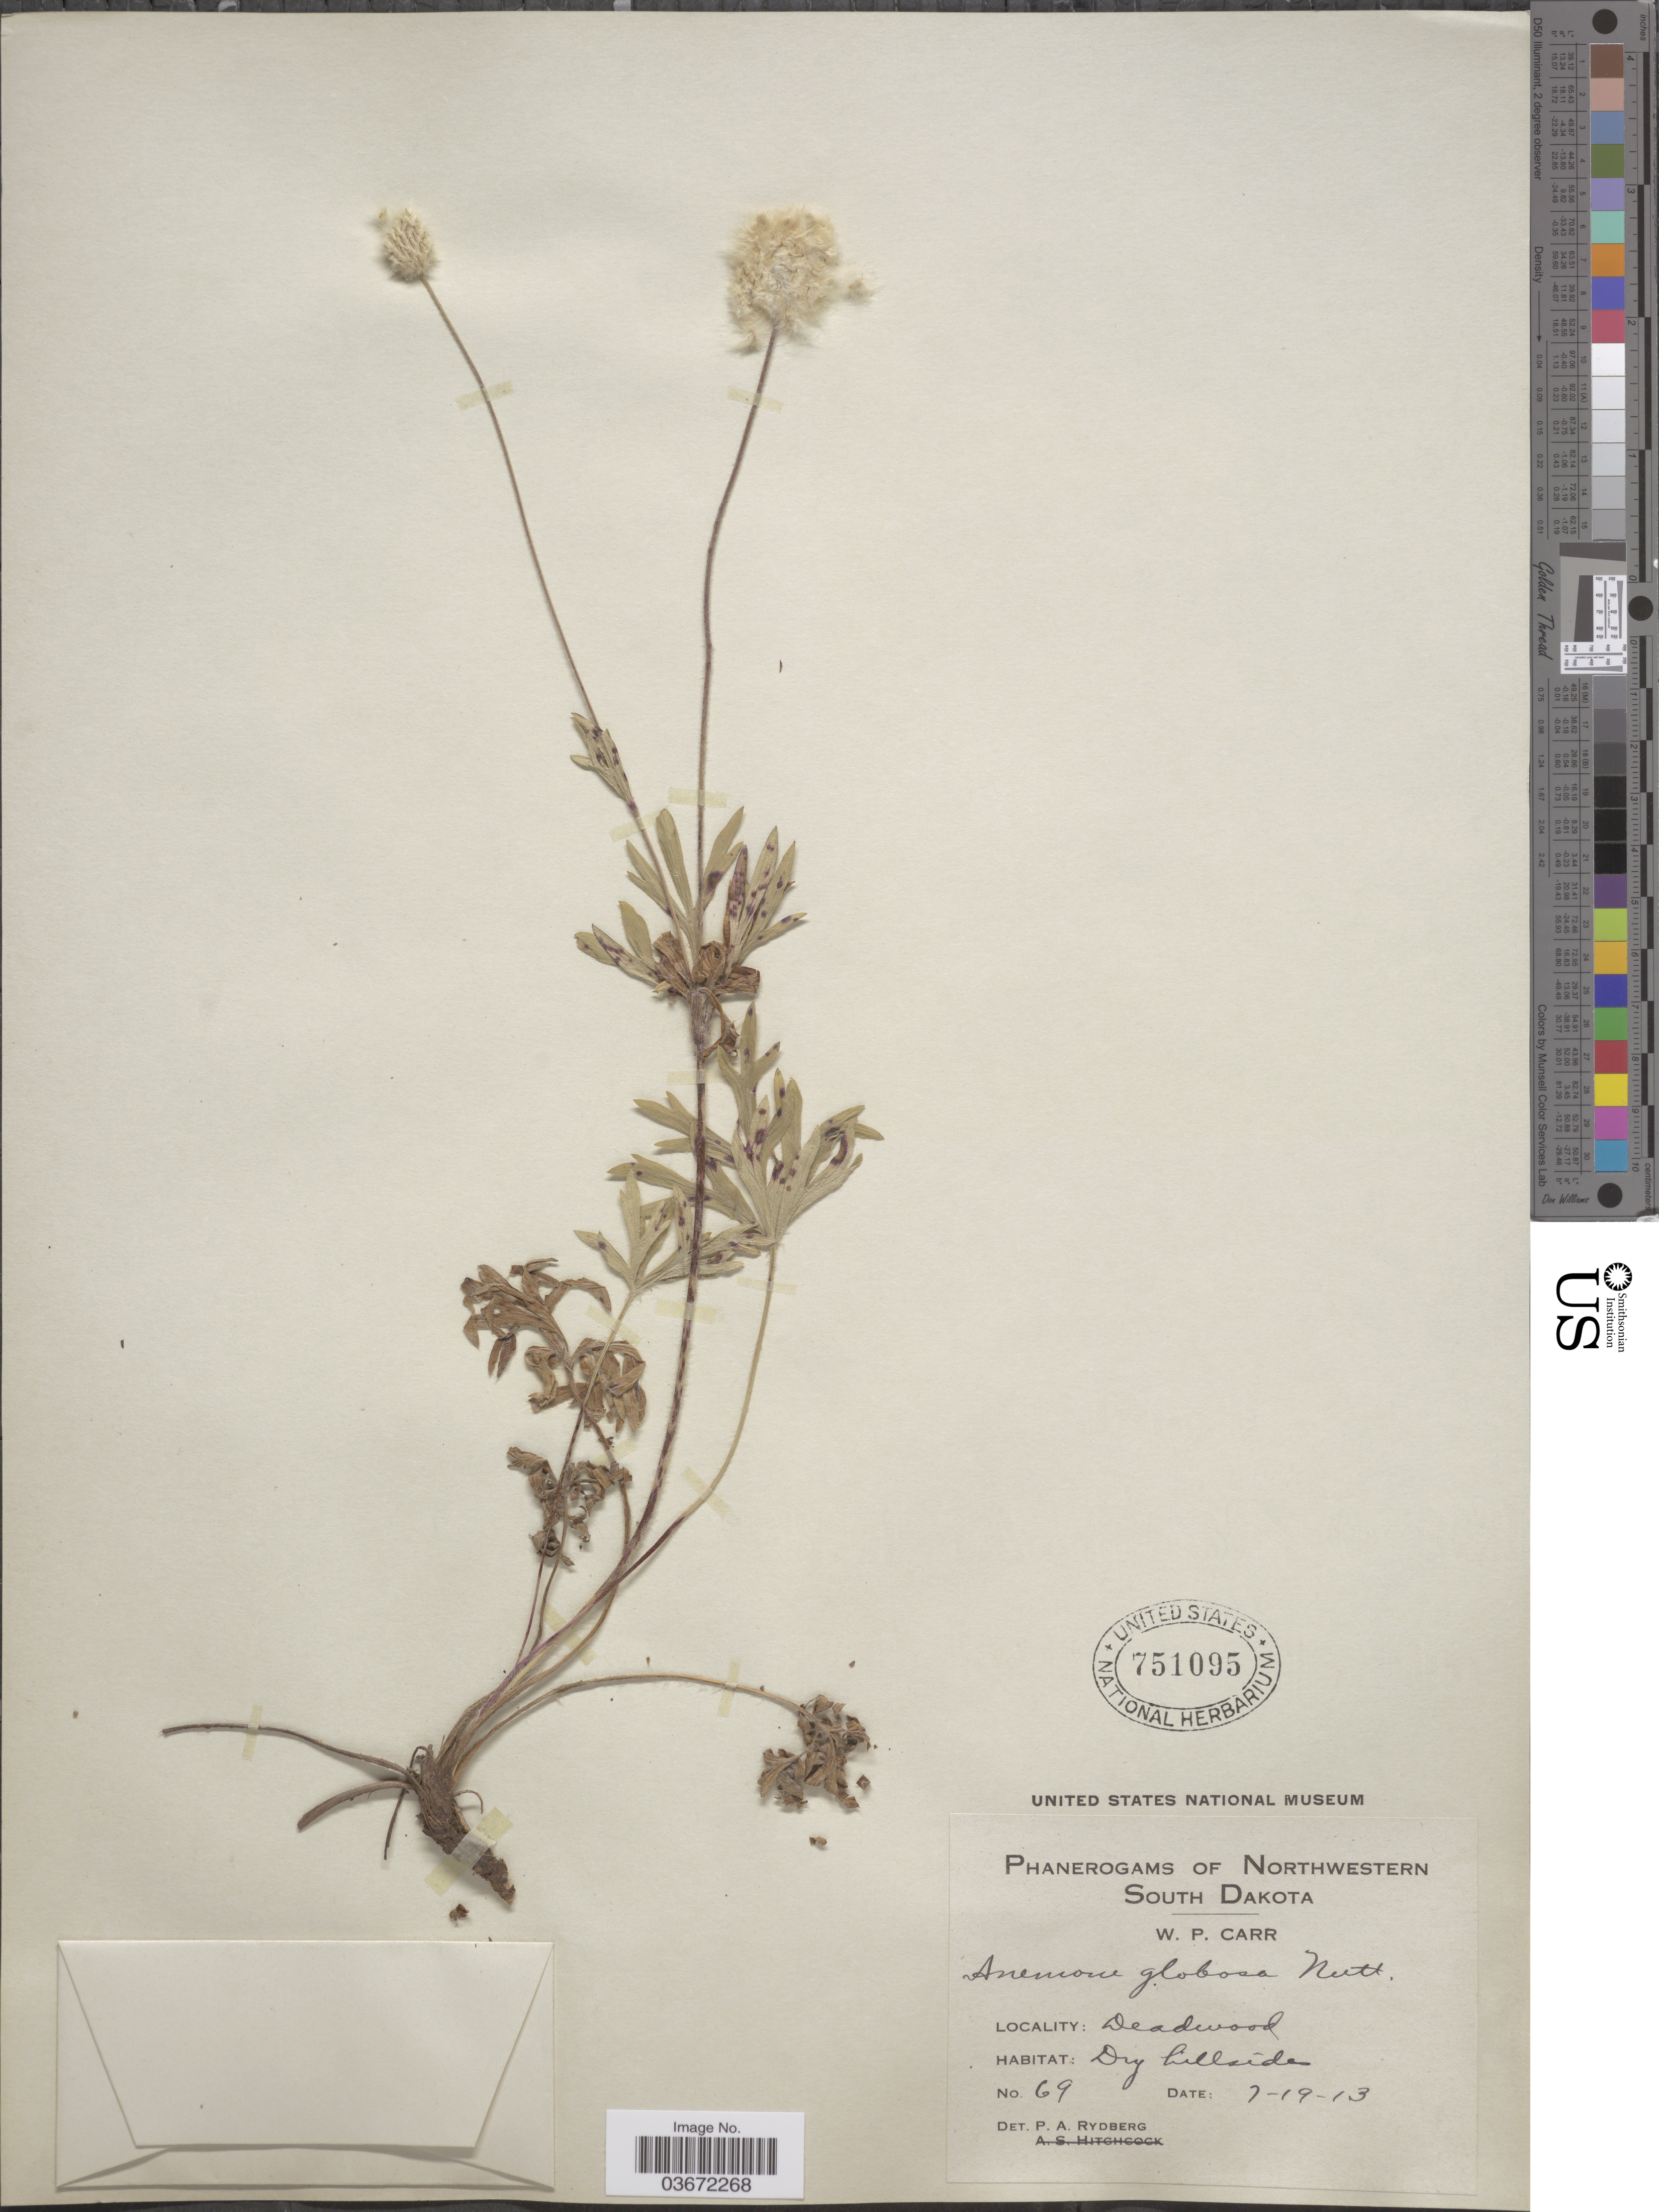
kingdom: Plantae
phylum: Tracheophyta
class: Magnoliopsida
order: Ranunculales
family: Ranunculaceae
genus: Anemone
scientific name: Anemone globosa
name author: (Torr. & A. Gray) Nutt. ex A. Heller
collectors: W. Carr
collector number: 69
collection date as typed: Transcribed d/m/y: 19/7/13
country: United States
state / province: South Dakota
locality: Northwestern South Dakota. Deadwood.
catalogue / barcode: US 751095